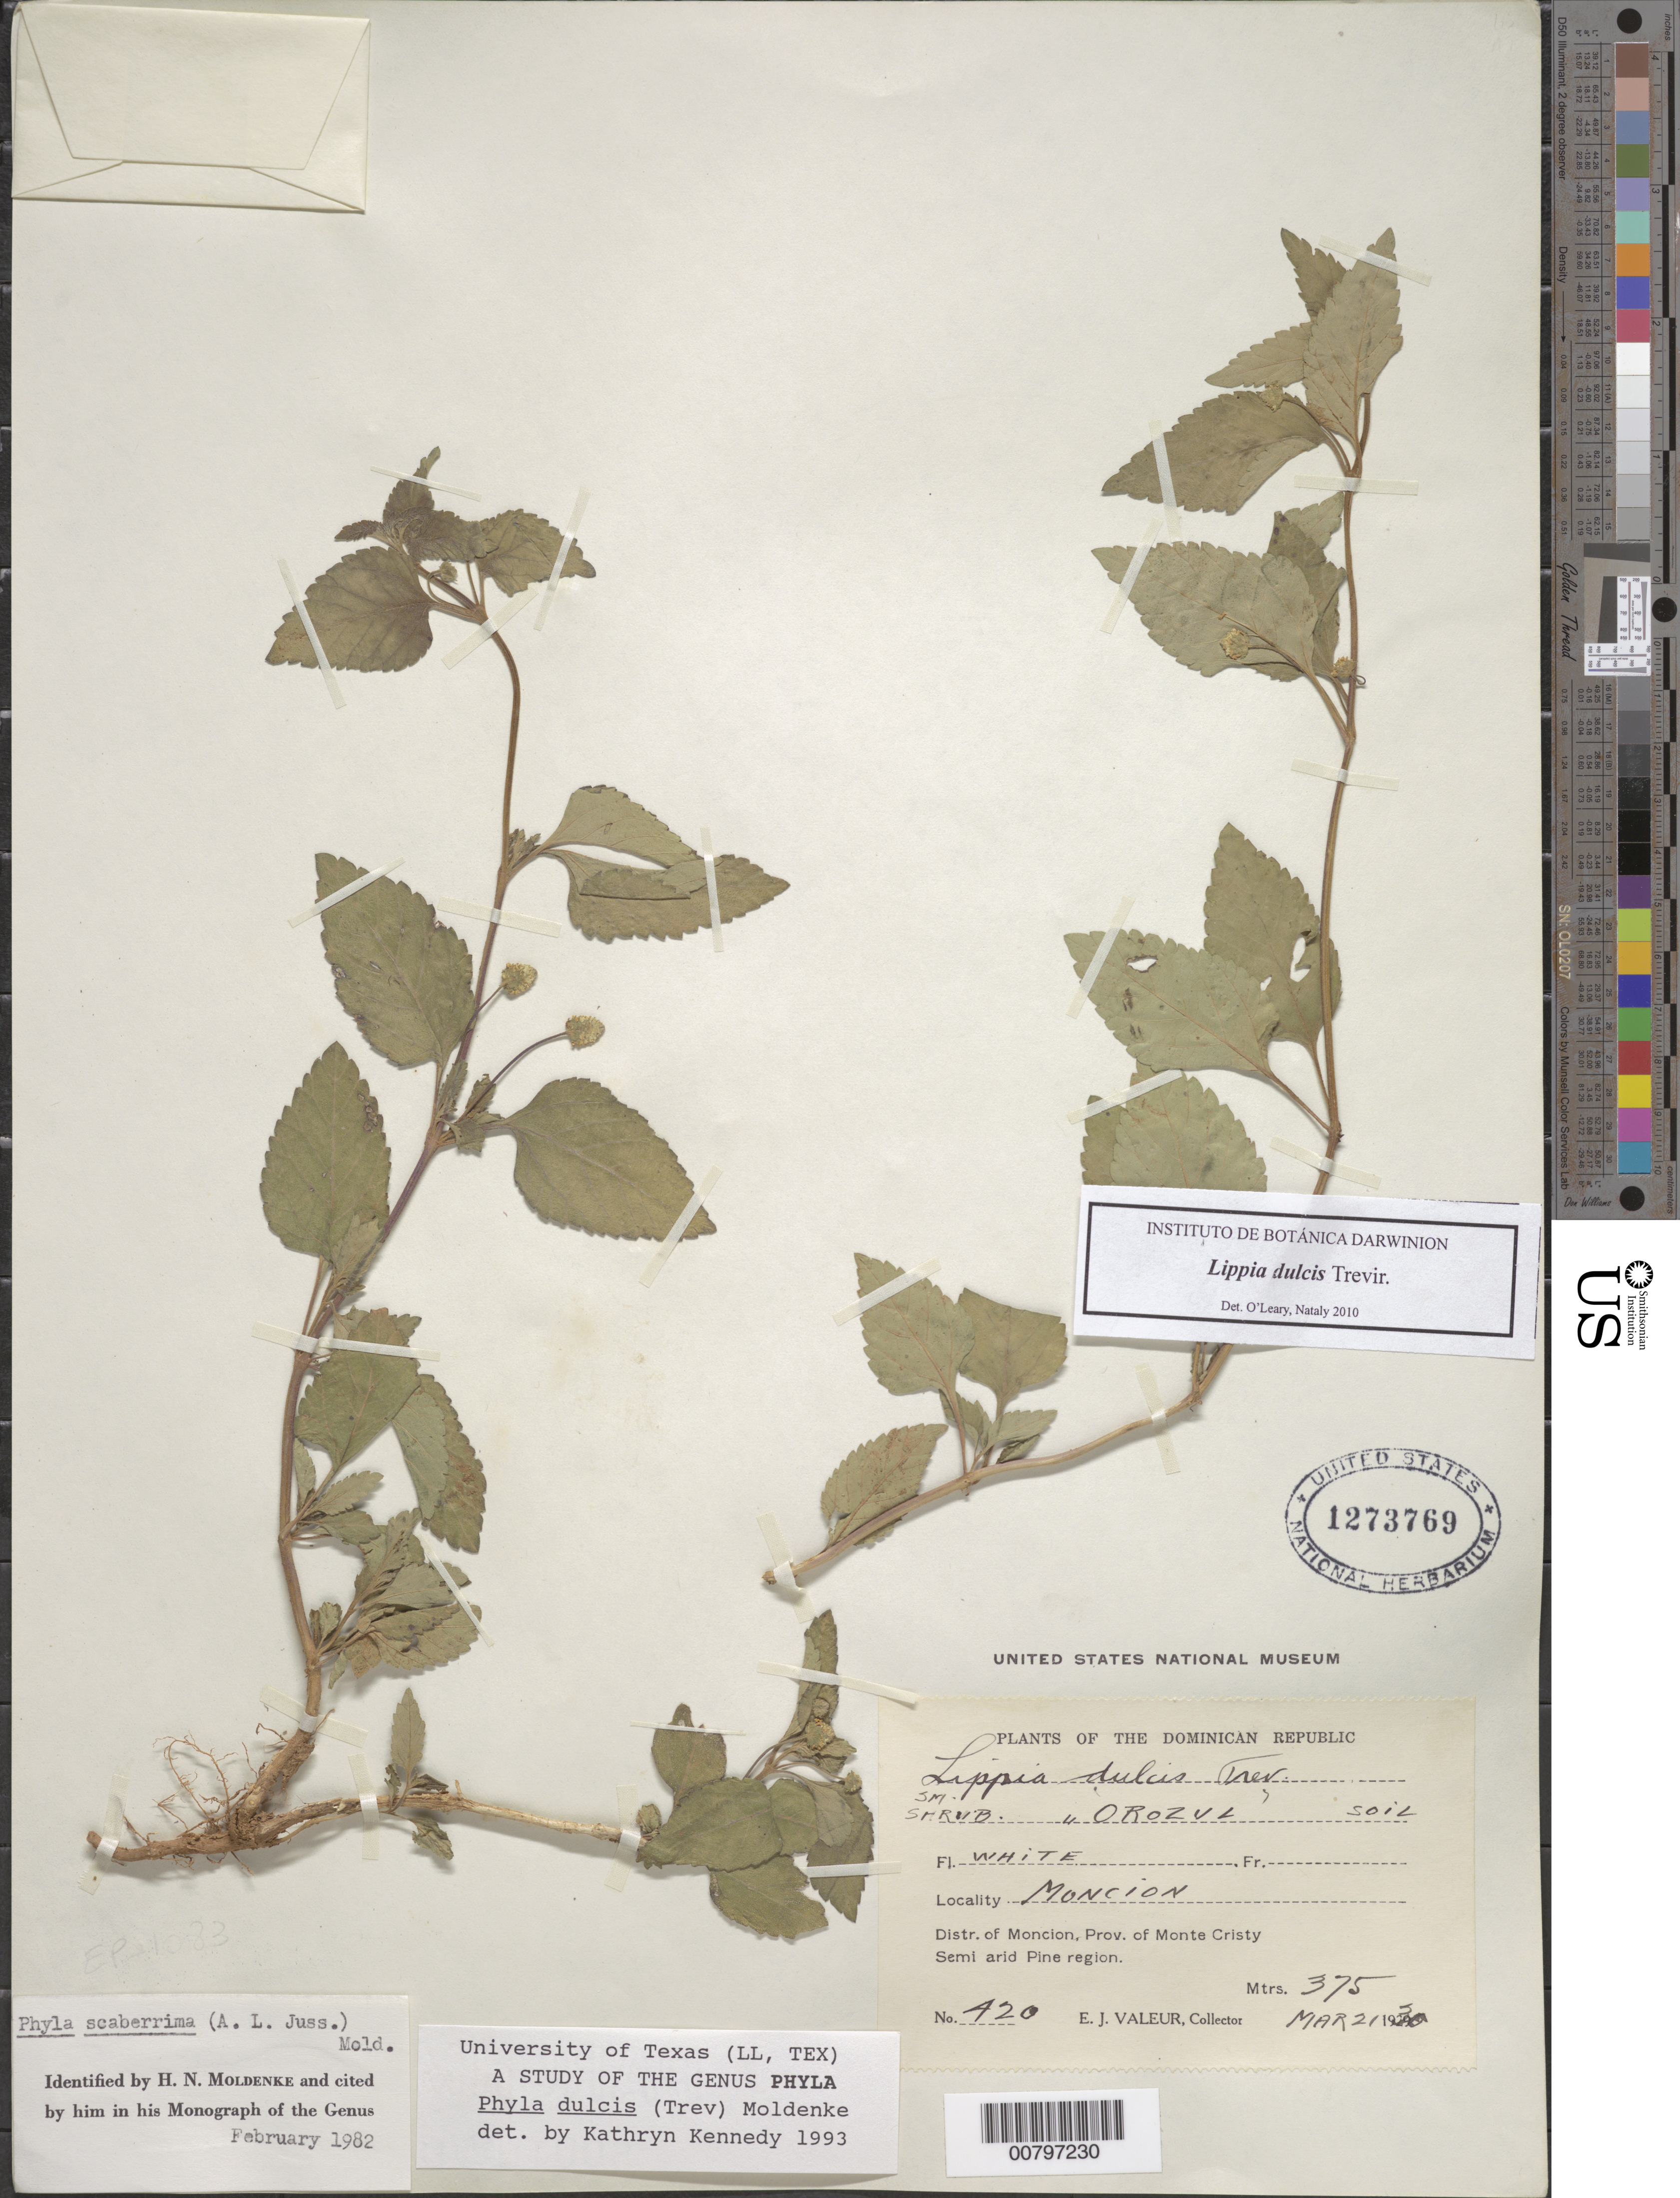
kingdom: Plantae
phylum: Tracheophyta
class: Magnoliopsida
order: Lamiales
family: Verbenaceae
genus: Phyla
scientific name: Phyla scaberrima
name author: (Juss. ex Pers.) Moldenke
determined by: Kennedy, K.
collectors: E. Valeur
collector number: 420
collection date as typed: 21 Mar 1930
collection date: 1930-03-21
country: Dominican Republic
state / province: Monte Cristi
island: Hispaniola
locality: Moncion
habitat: Semi arid pine region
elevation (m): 375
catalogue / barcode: US 1273769